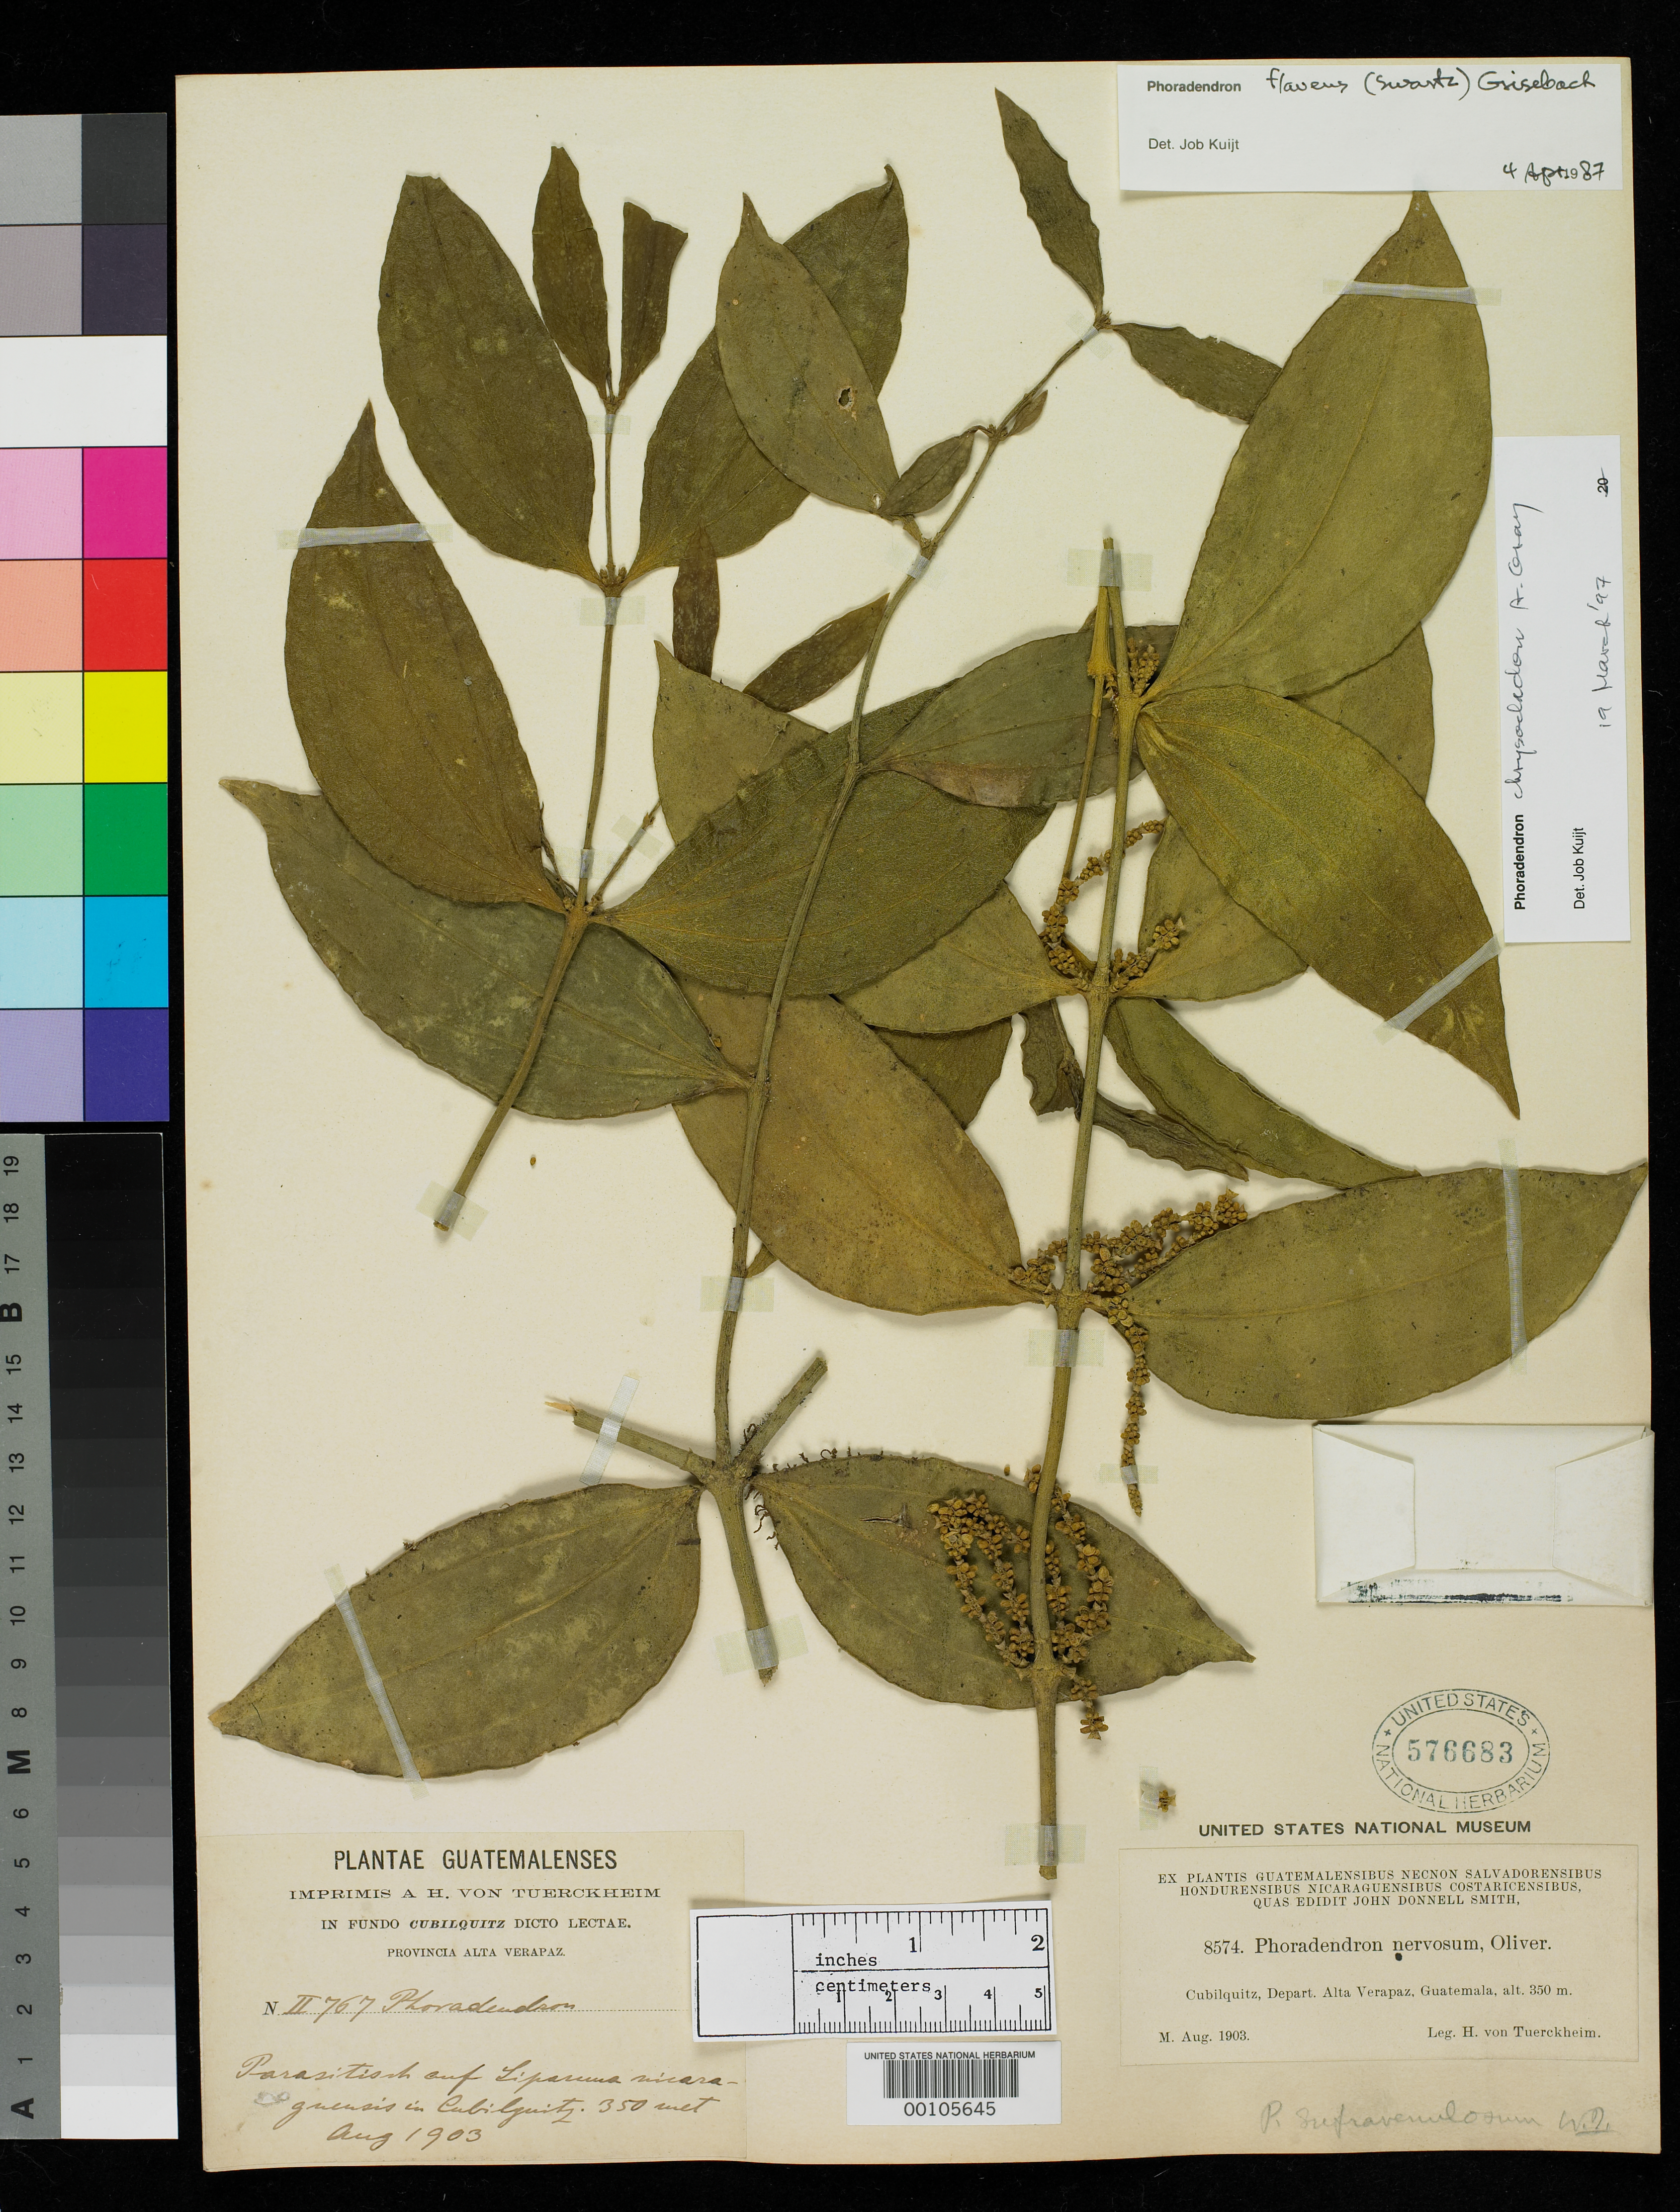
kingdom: Plantae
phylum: Tracheophyta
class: Magnoliopsida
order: Santalales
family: Viscaceae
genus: Phoradendron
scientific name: Phoradendron supravenulosum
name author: Trel.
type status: Isotype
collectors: H. von Türckheim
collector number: J.D.S. 8574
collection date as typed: Aug 1903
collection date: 1903-08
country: Guatemala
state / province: Alta Verapaz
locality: Cubilquitz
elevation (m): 350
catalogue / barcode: US 576683